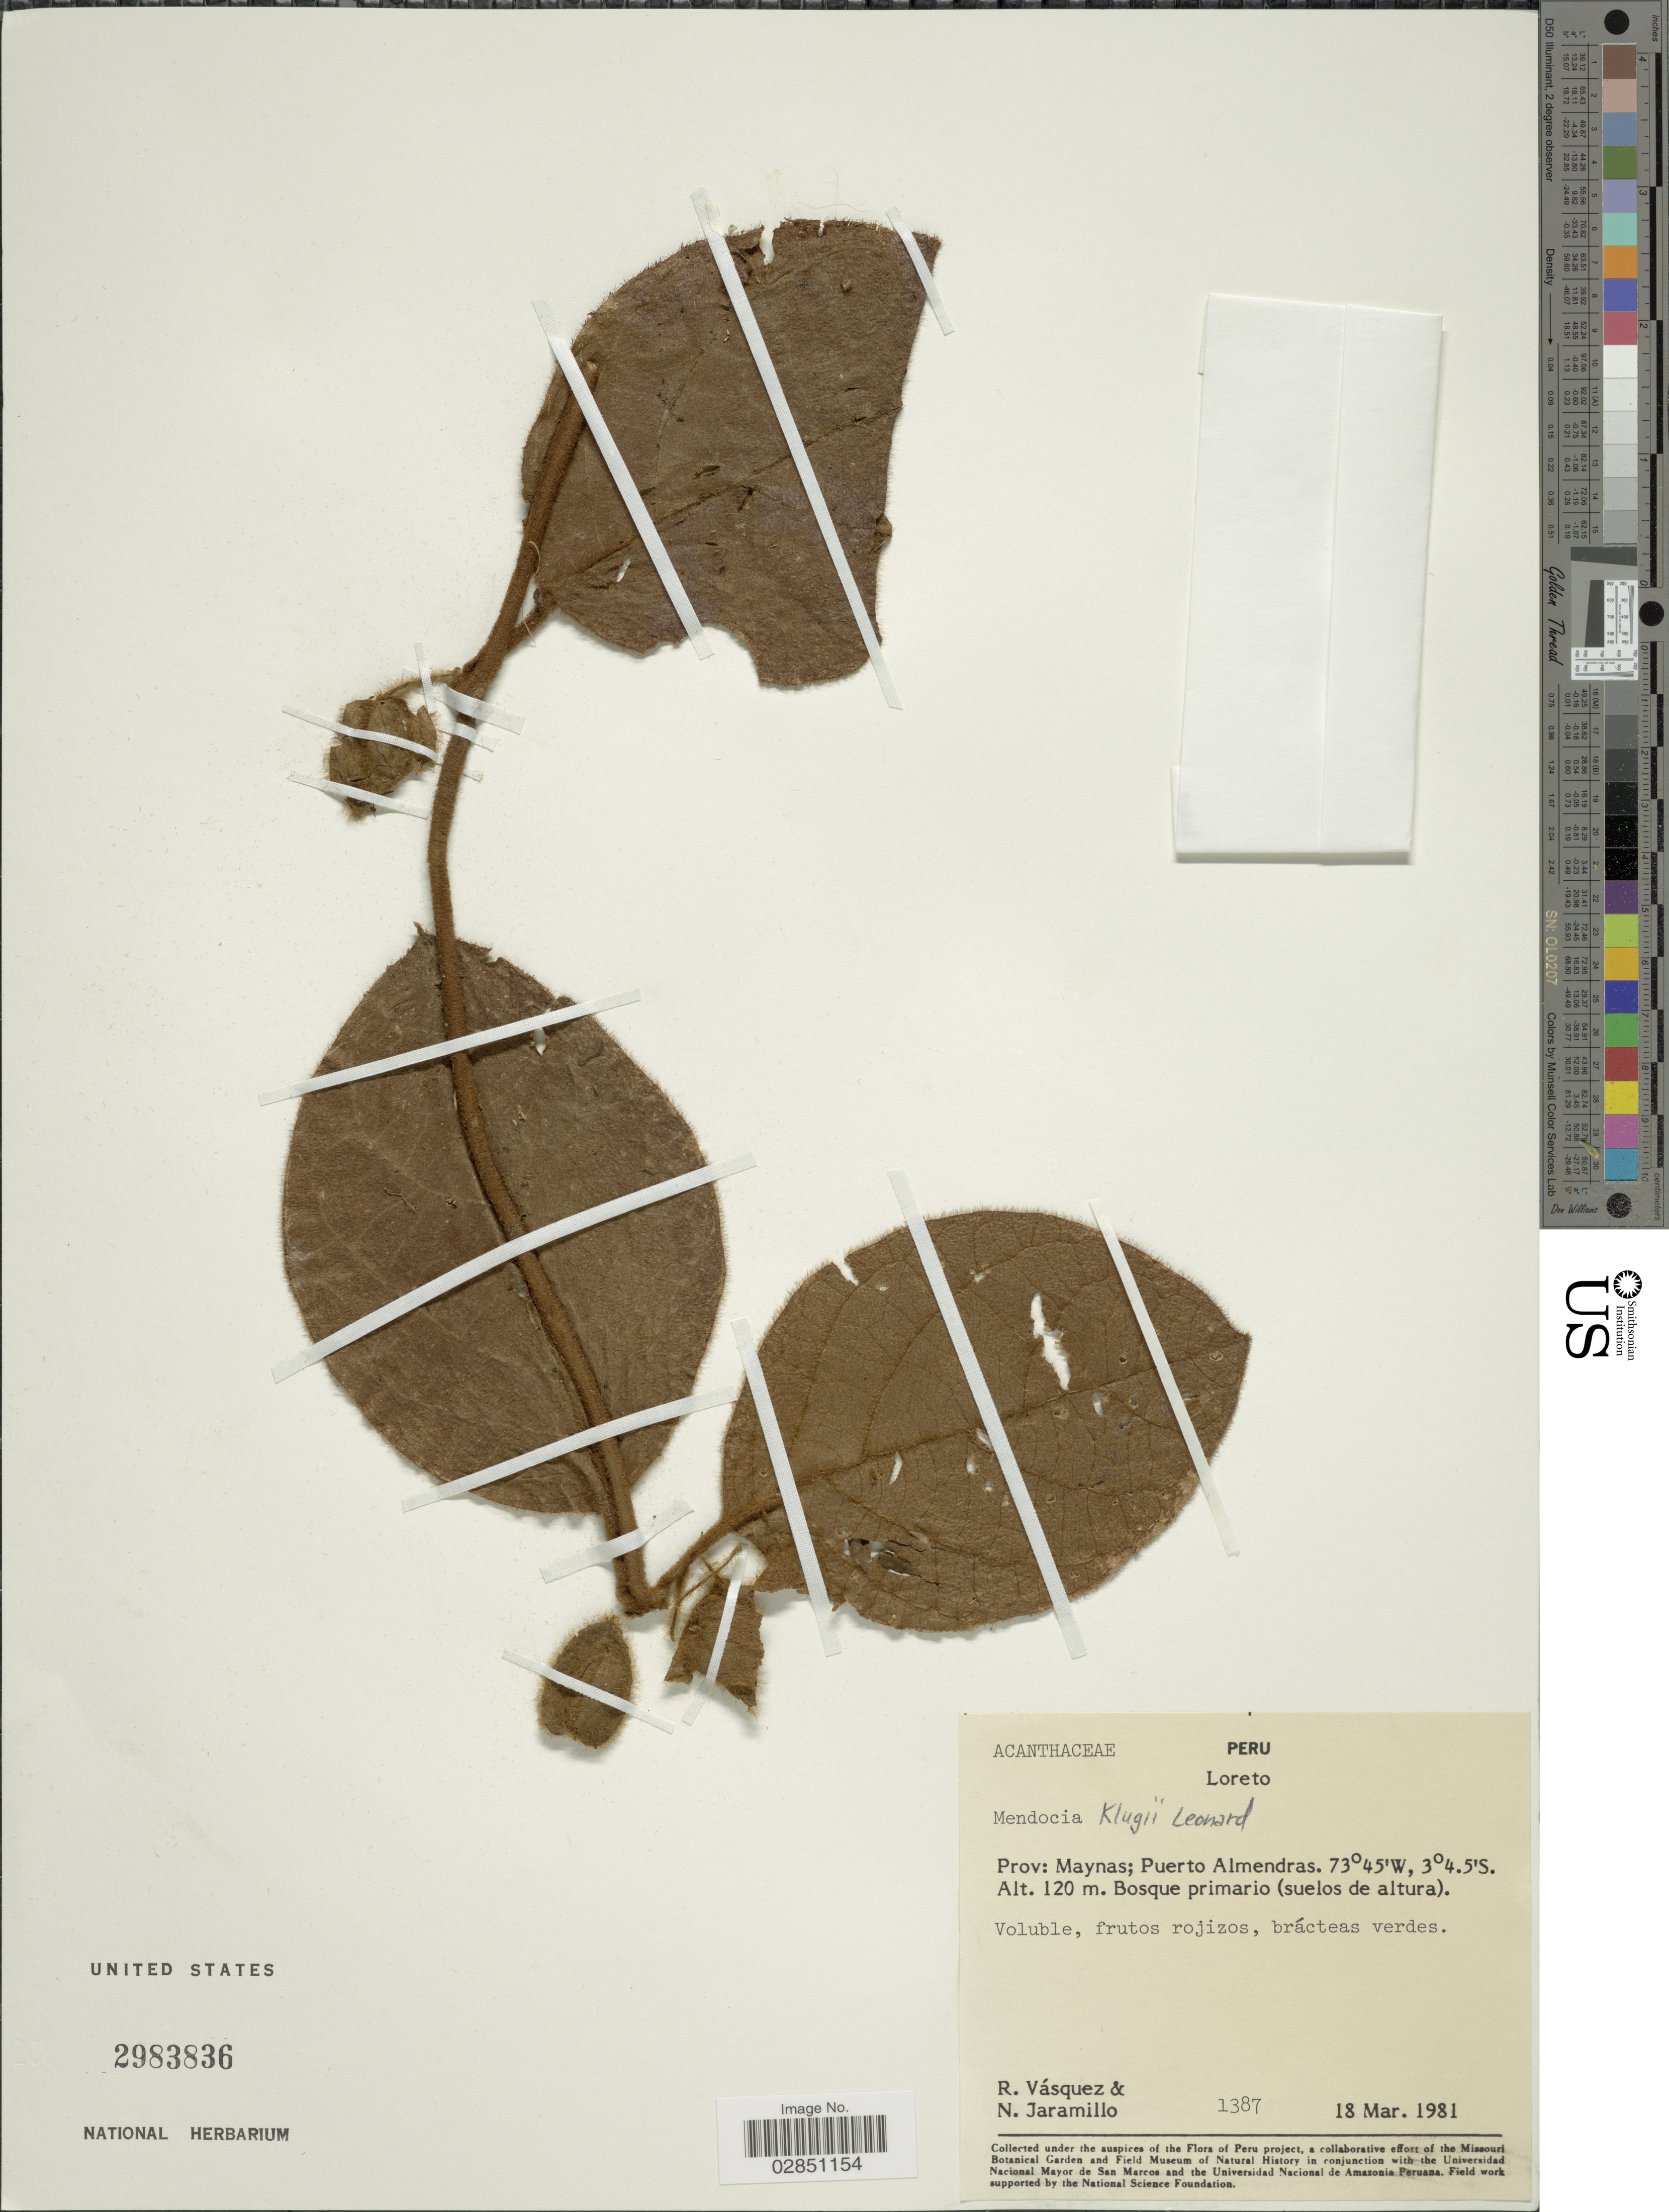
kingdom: Plantae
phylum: Tracheophyta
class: Magnoliopsida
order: Lamiales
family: Acanthaceae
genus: Mendoncia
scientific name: Mendoncia klugii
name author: Leonard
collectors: R. Vásquez & N. Jaramillo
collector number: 1387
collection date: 1981-03-18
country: Peru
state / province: Loreto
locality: Prov: Maynas; Puerto Almendras.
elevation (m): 120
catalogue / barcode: US 2983836